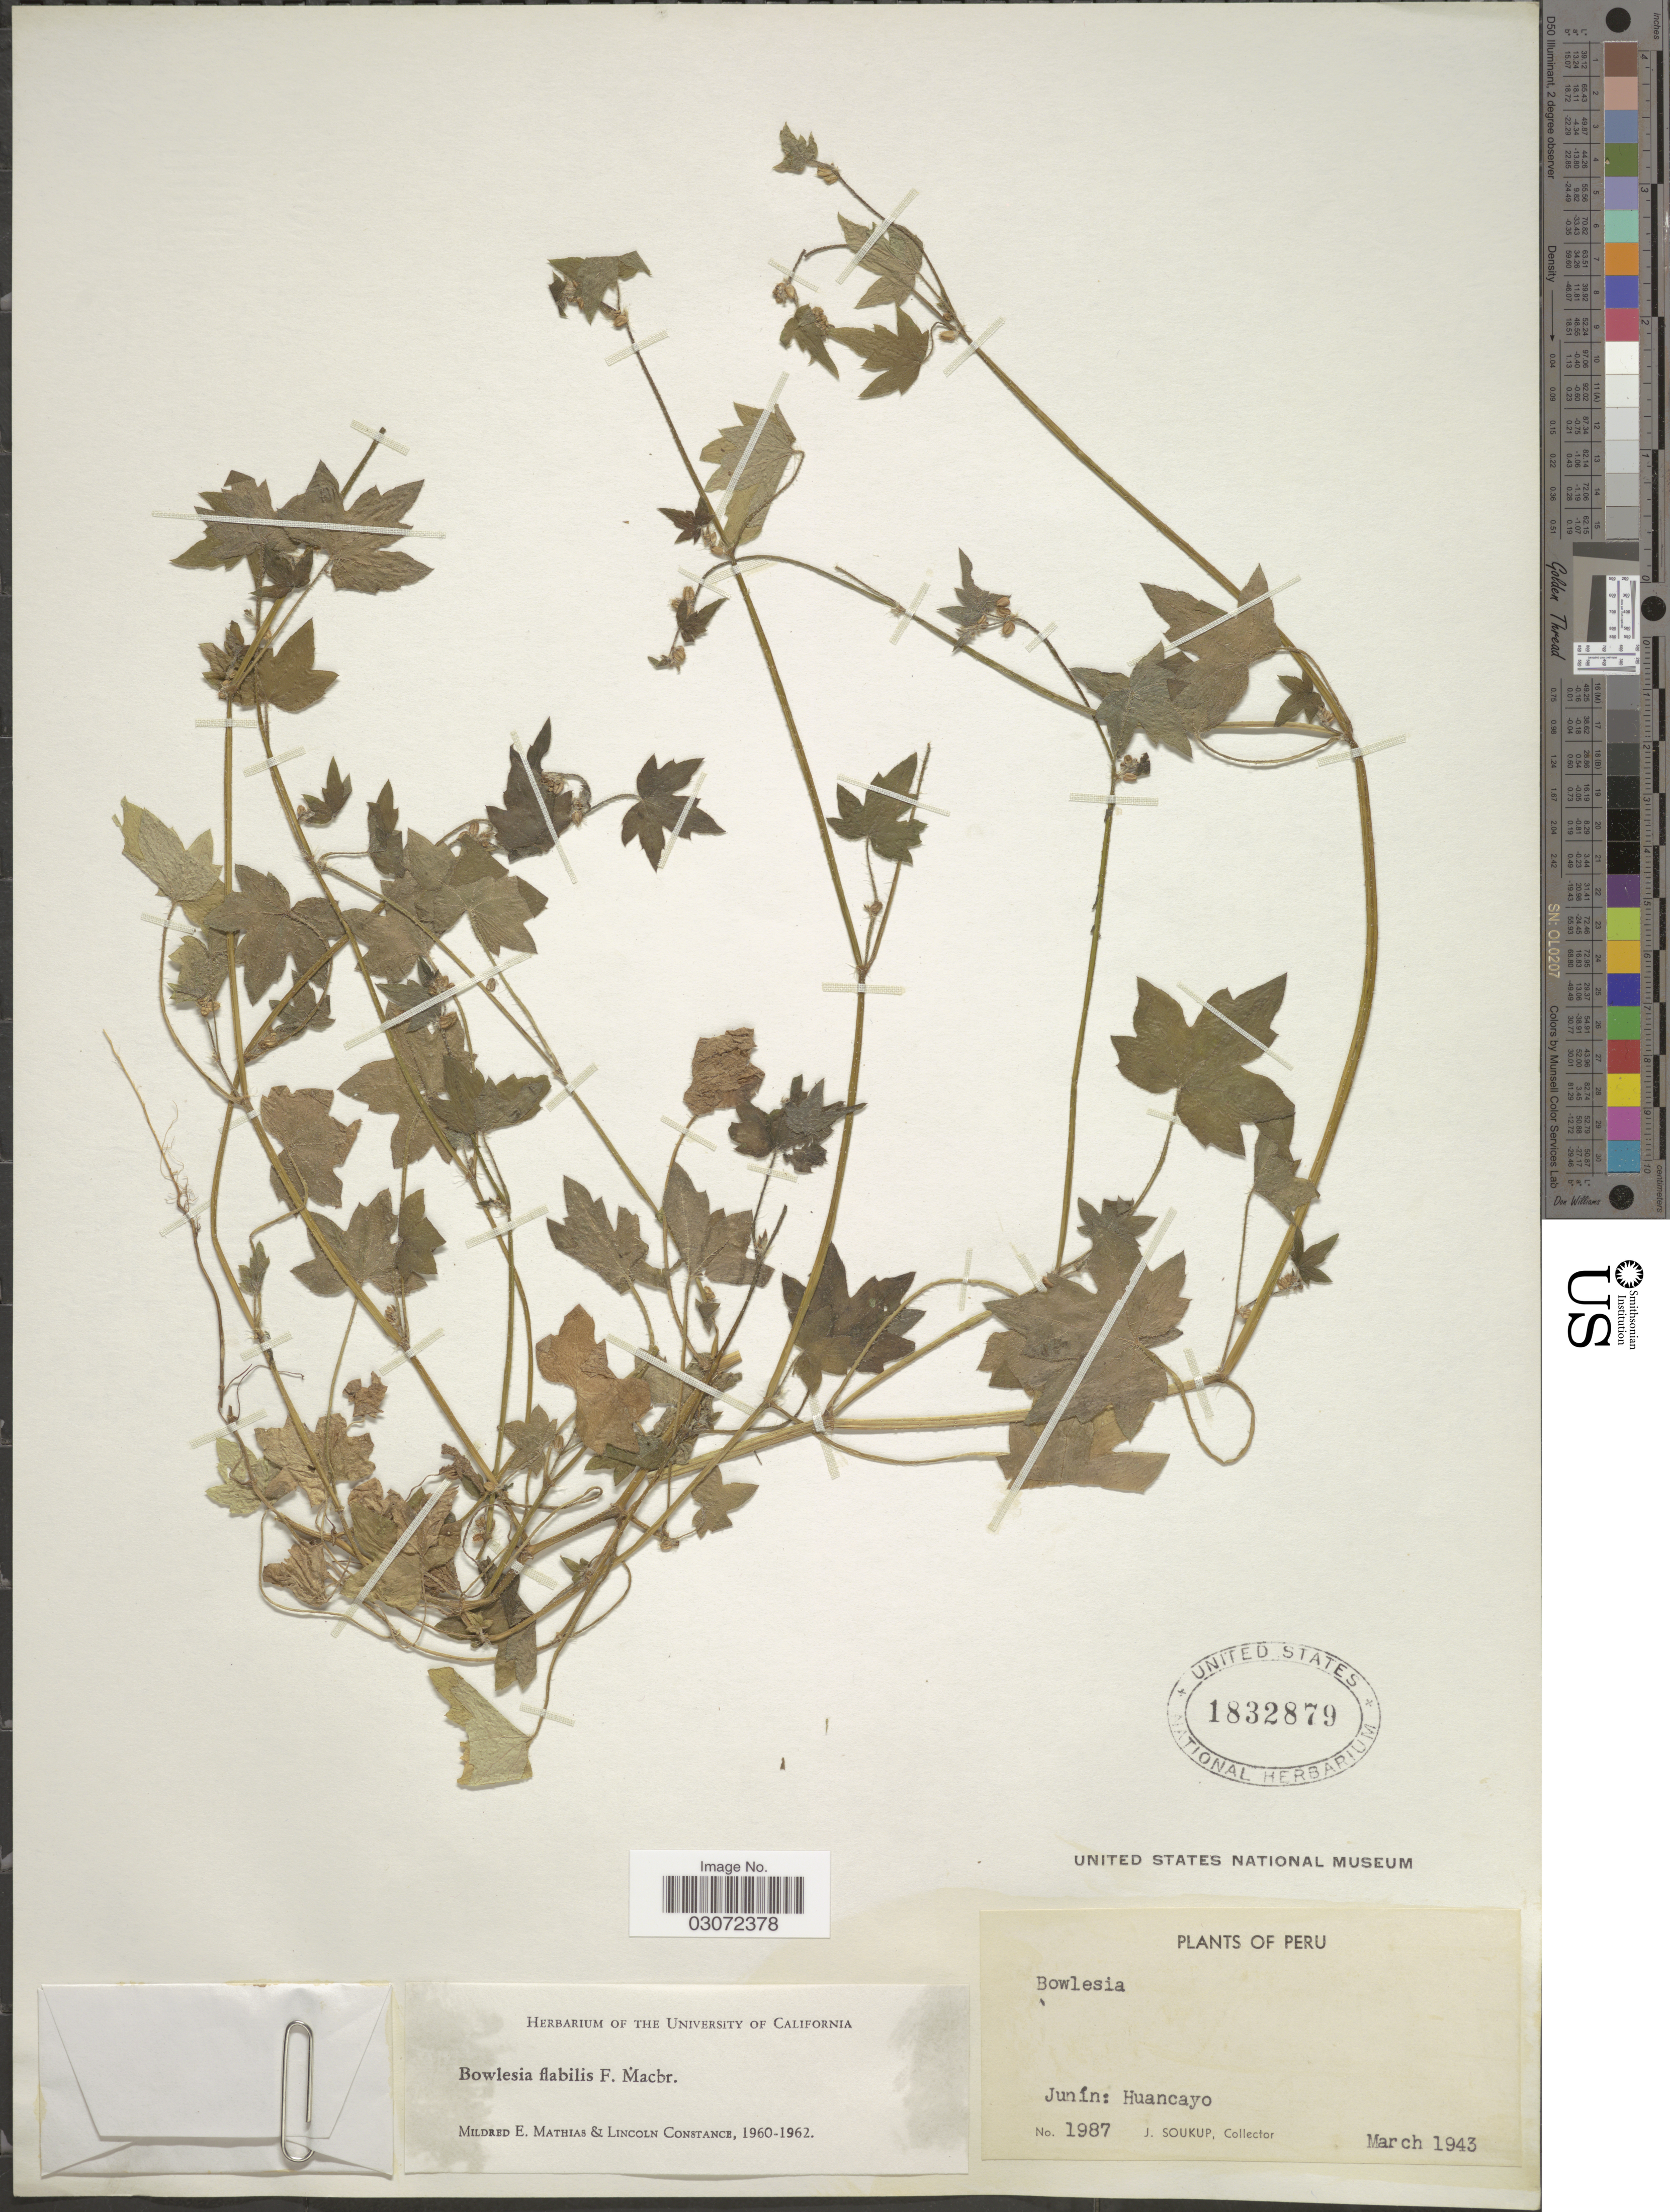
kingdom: Plantae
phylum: Tracheophyta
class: Magnoliopsida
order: Apiales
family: Apiaceae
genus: Bowlesia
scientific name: Bowlesia flabilis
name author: J.F. Macbr.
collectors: J. Soukup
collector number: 1987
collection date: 1943-03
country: Peru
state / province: Junín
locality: Huancayo.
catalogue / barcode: US 1832879